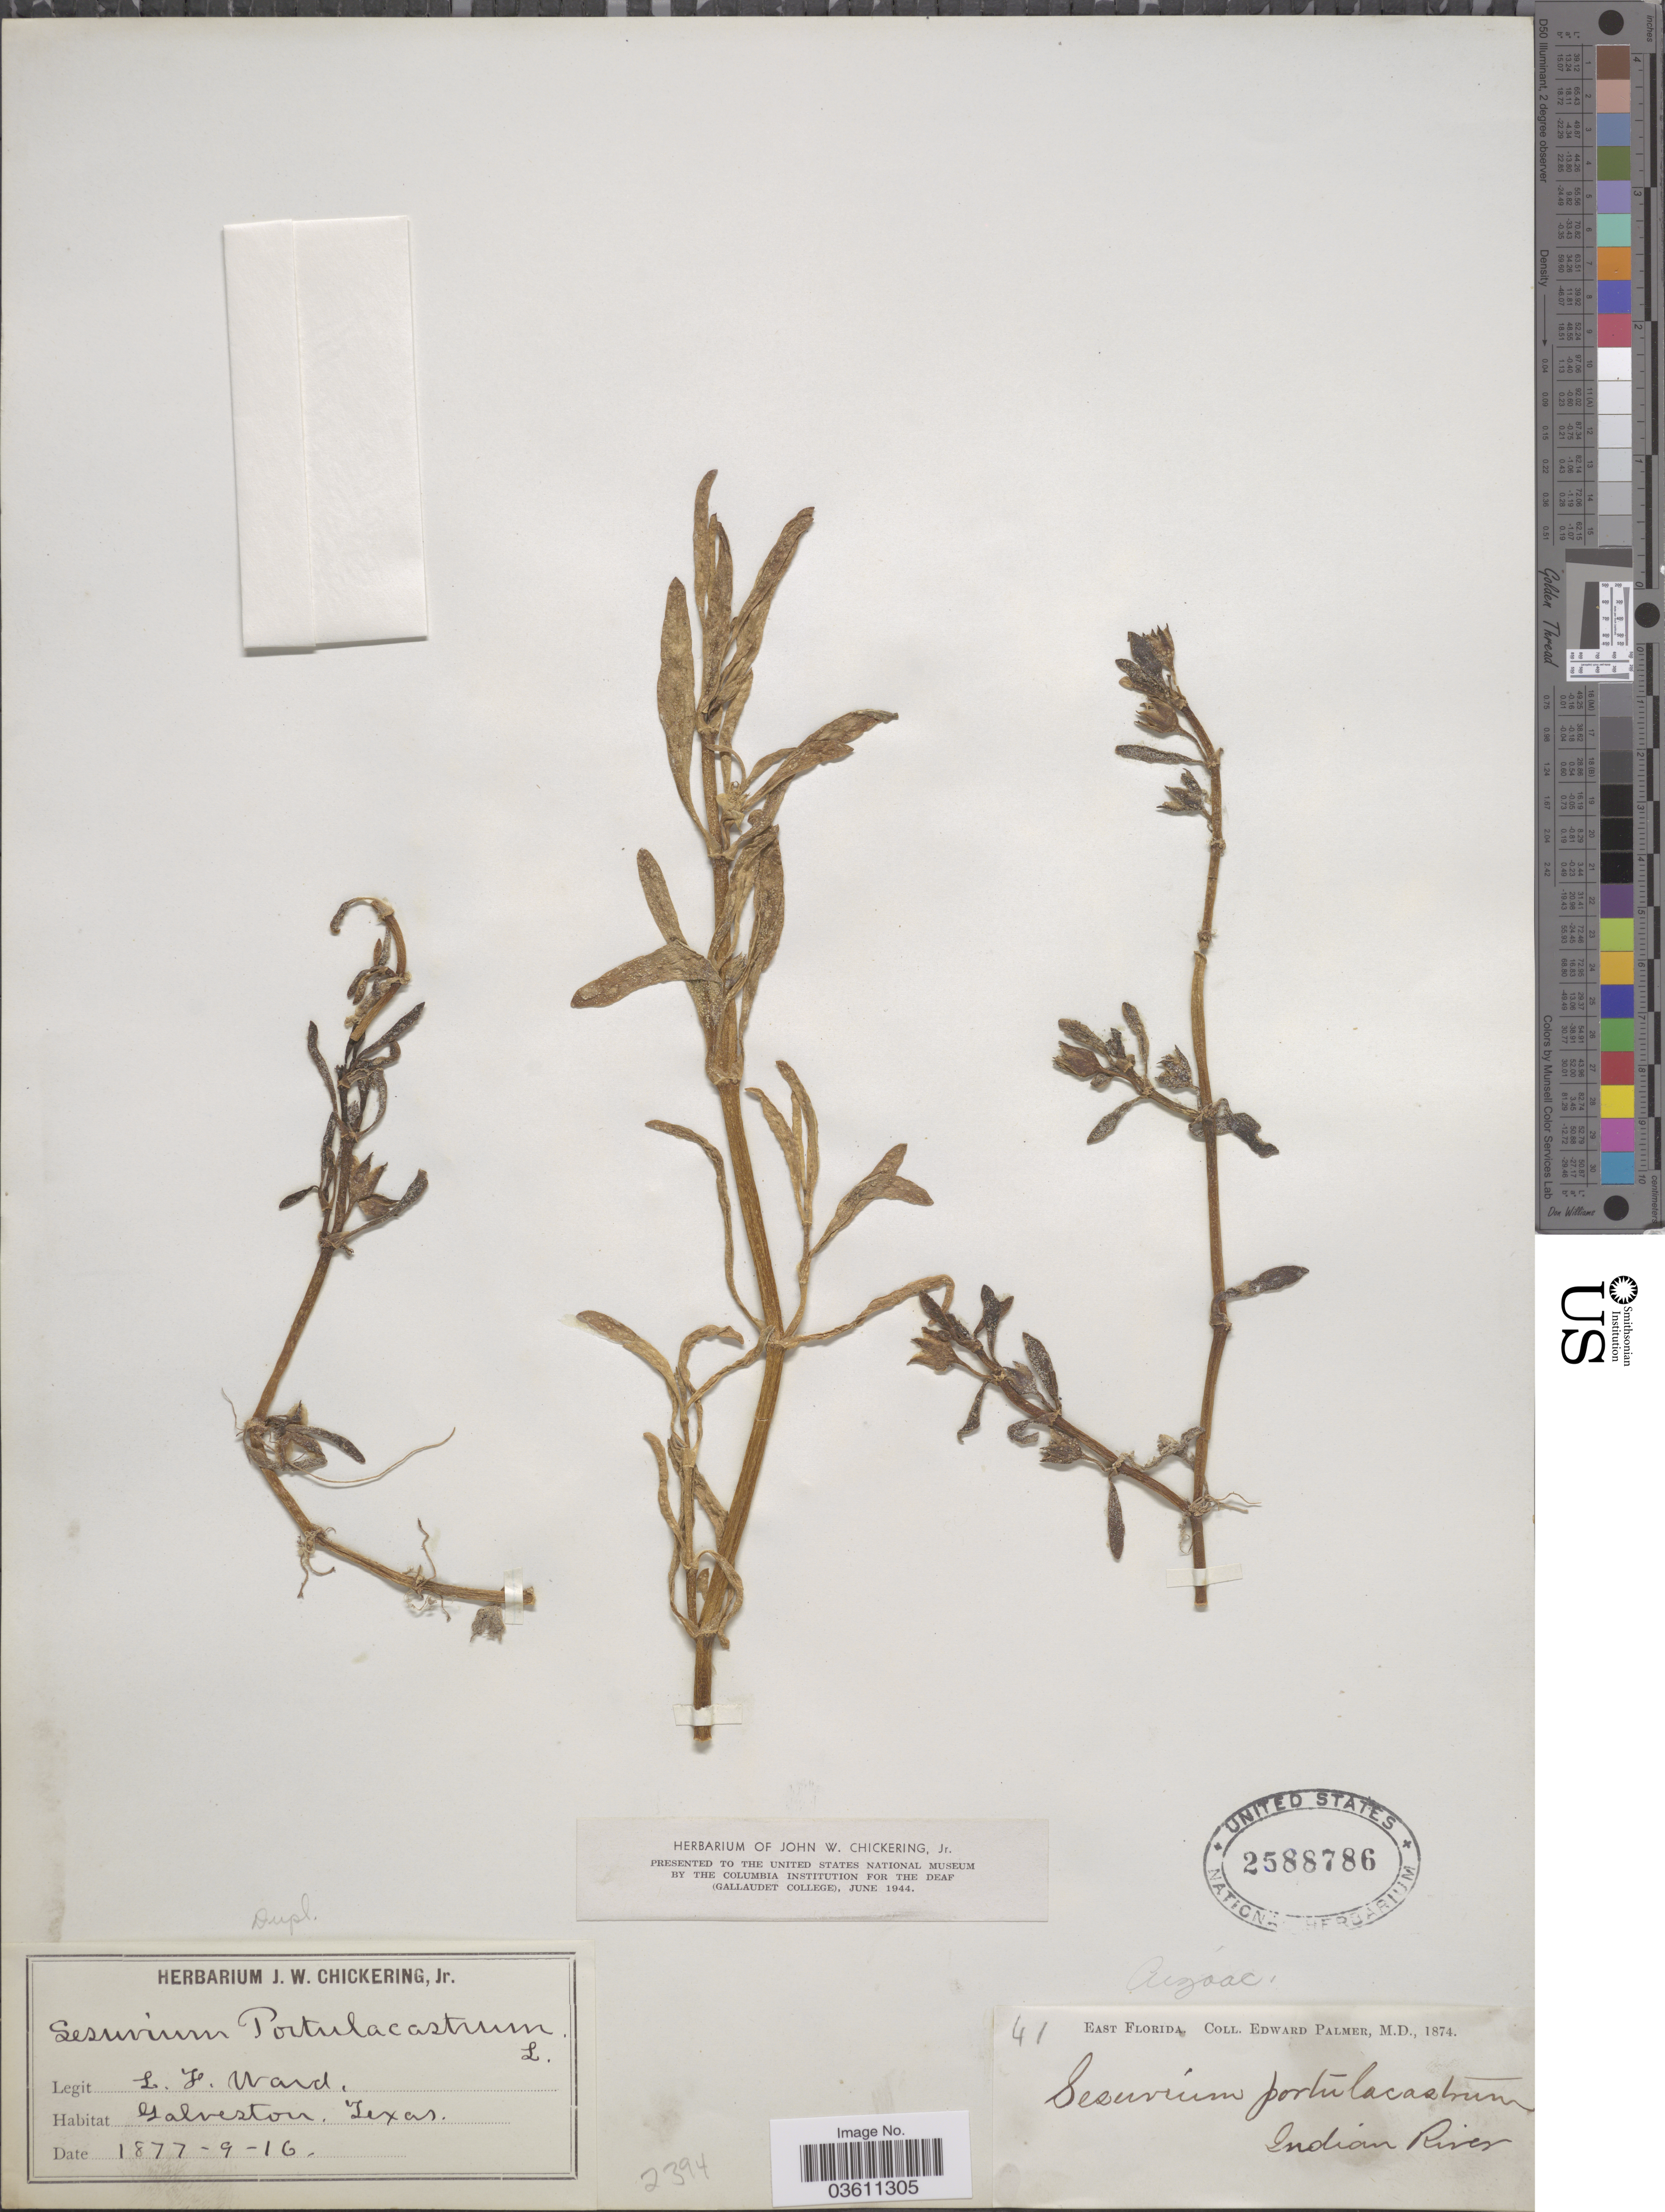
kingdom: Plantae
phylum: Tracheophyta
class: Magnoliopsida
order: Caryophyllales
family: Aizoaceae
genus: Sesuvium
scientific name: Sesuvium portulacastrum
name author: (L.) L.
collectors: L. Ward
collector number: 41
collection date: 1877-09-16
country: United States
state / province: Texas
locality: Indian River. Galveston.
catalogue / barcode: US 2588786